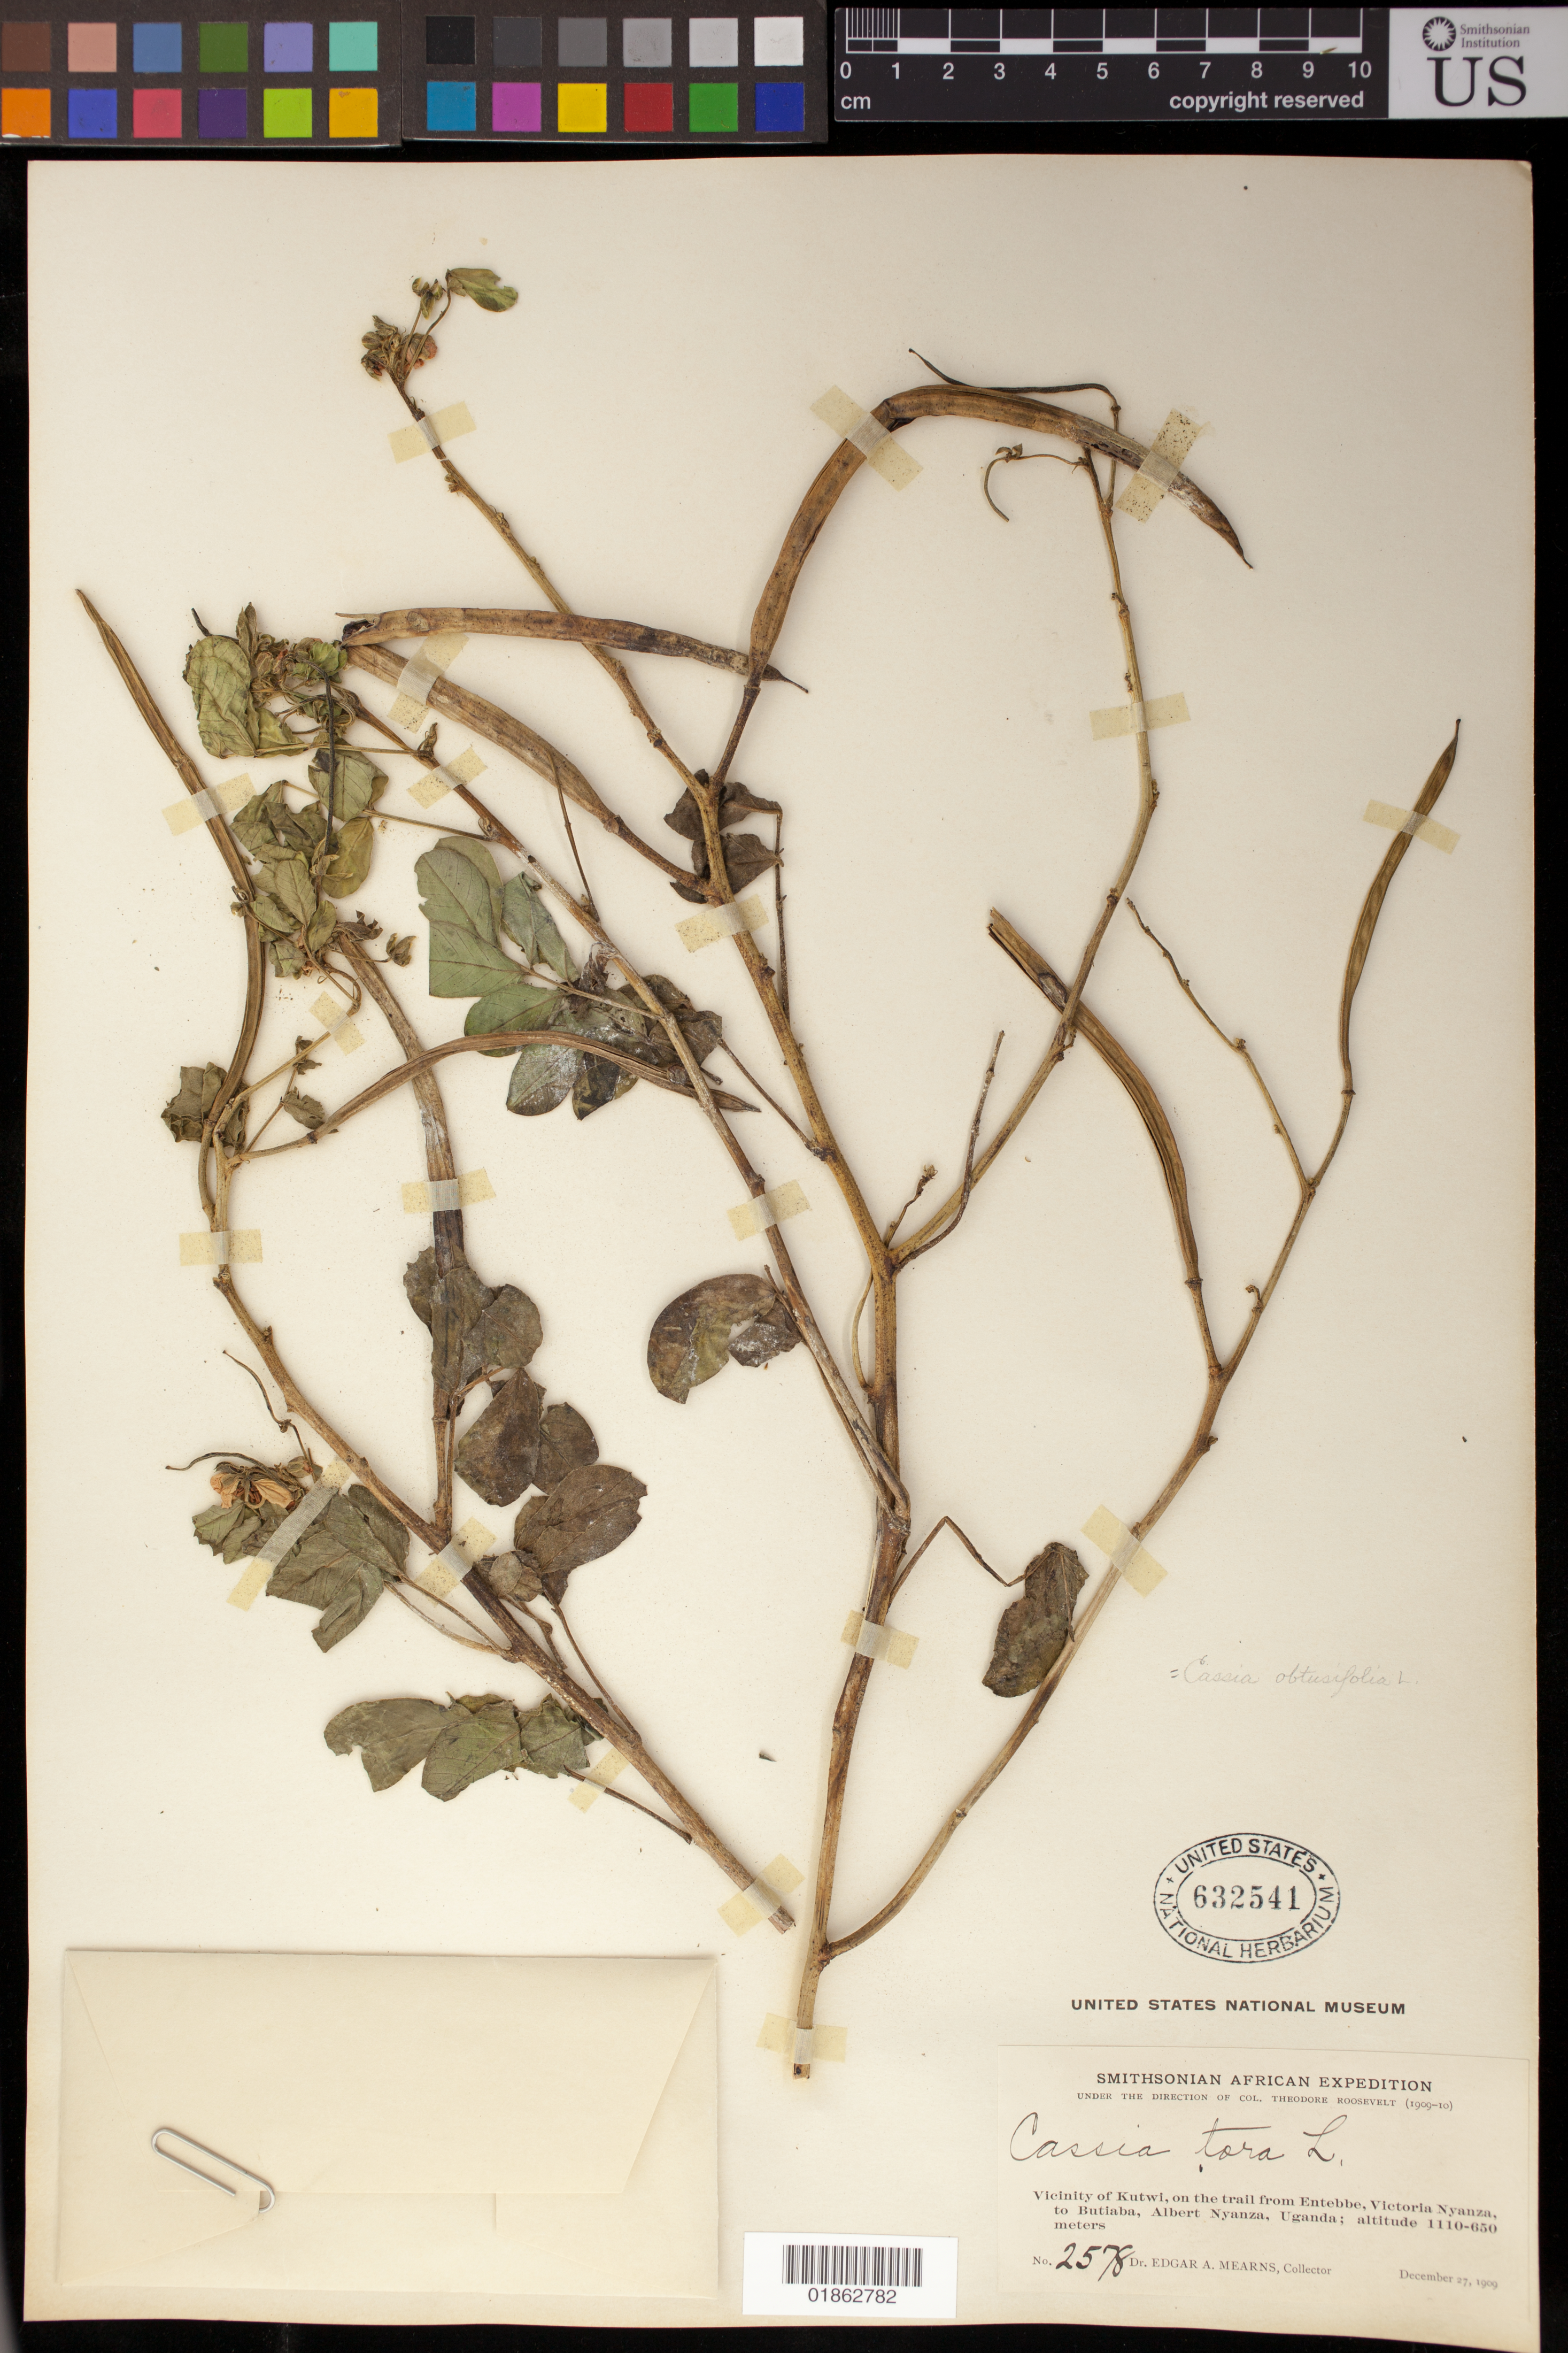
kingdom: Plantae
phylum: Tracheophyta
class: Magnoliopsida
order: Fabales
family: Fabaceae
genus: Senna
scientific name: Senna obtusifolia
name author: (L.) H.S. Irwin & Barneby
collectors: E. A. Mearns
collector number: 2578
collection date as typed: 27 Dec 1909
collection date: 1909-12-27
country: Uganda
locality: Vicinity of Kutwi, on the trail from Entebbe, Victoria Nyanza, to Butiaba, Albert Nyanza, Uganda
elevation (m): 1110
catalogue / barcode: US 632541